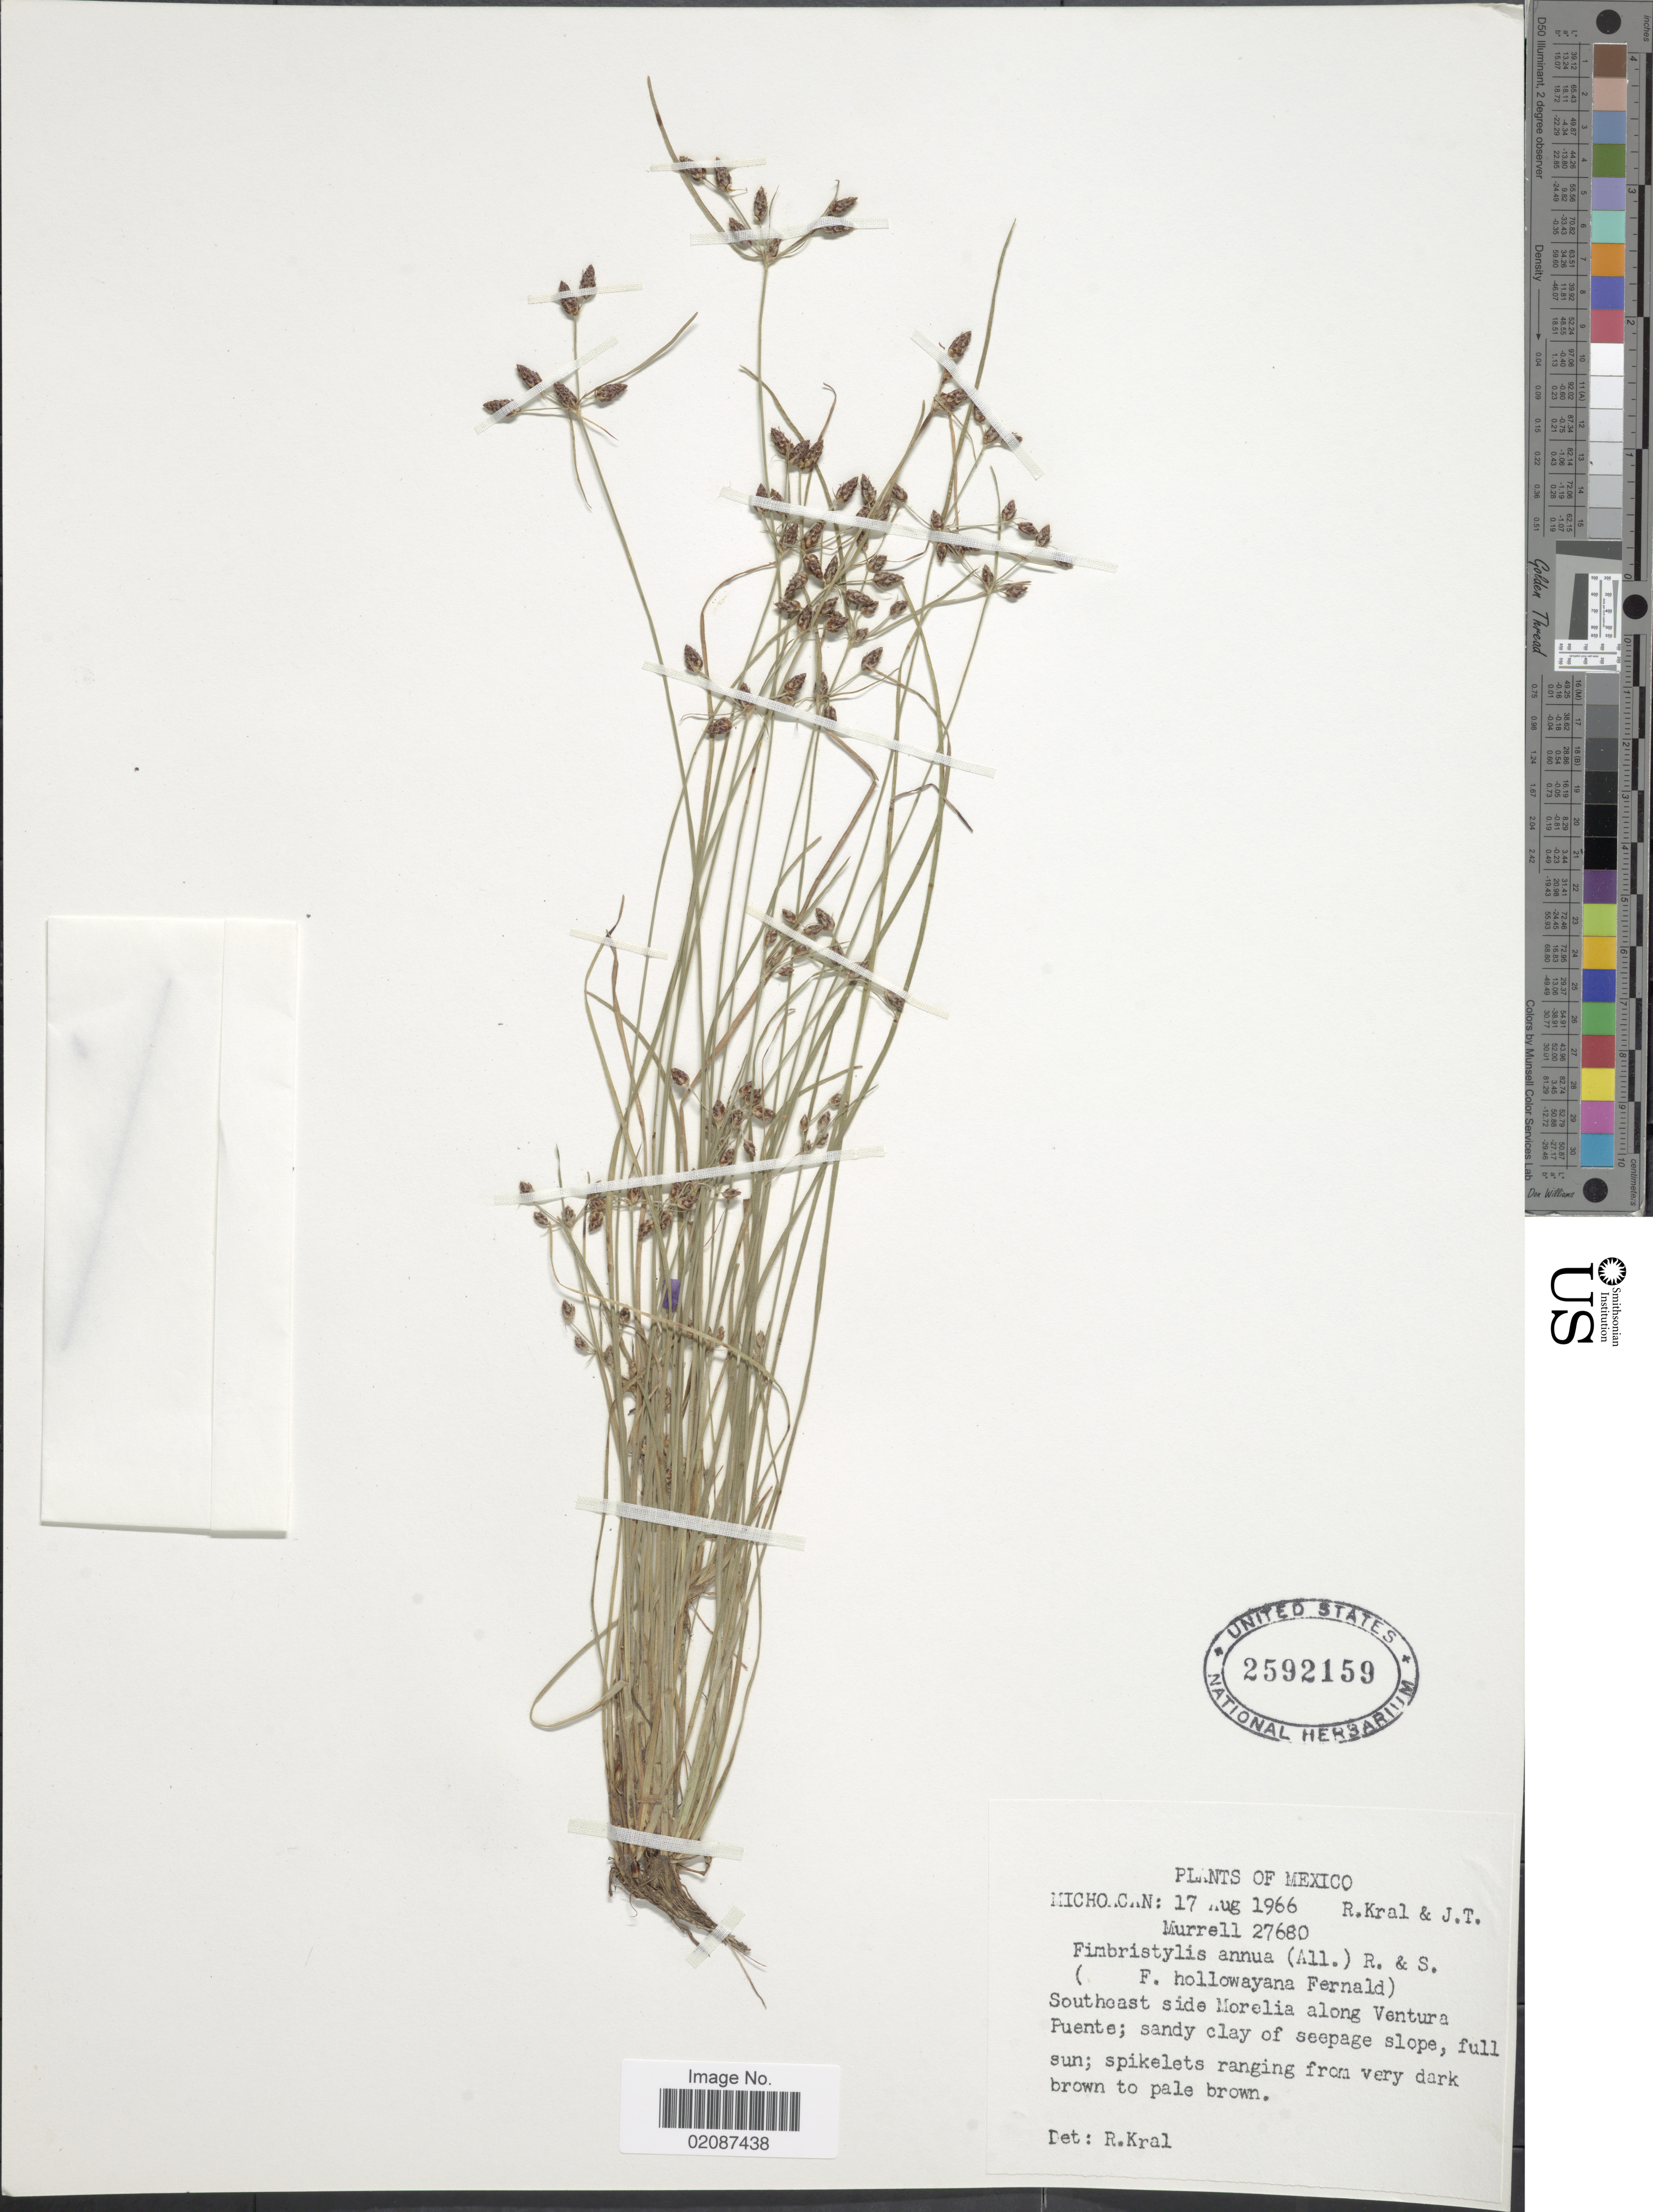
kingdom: Plantae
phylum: Tracheophyta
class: Liliopsida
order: Poales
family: Cyperaceae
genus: Fimbristylis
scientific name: Fimbristylis annua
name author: (All.) Roem. & Schult.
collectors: R. Kral & J. Murrell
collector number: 27680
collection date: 1966-08-17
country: Mexico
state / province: Michoacán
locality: Michoacan, Southeast side Morelia along Ventura Puente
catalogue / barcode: US 2592159